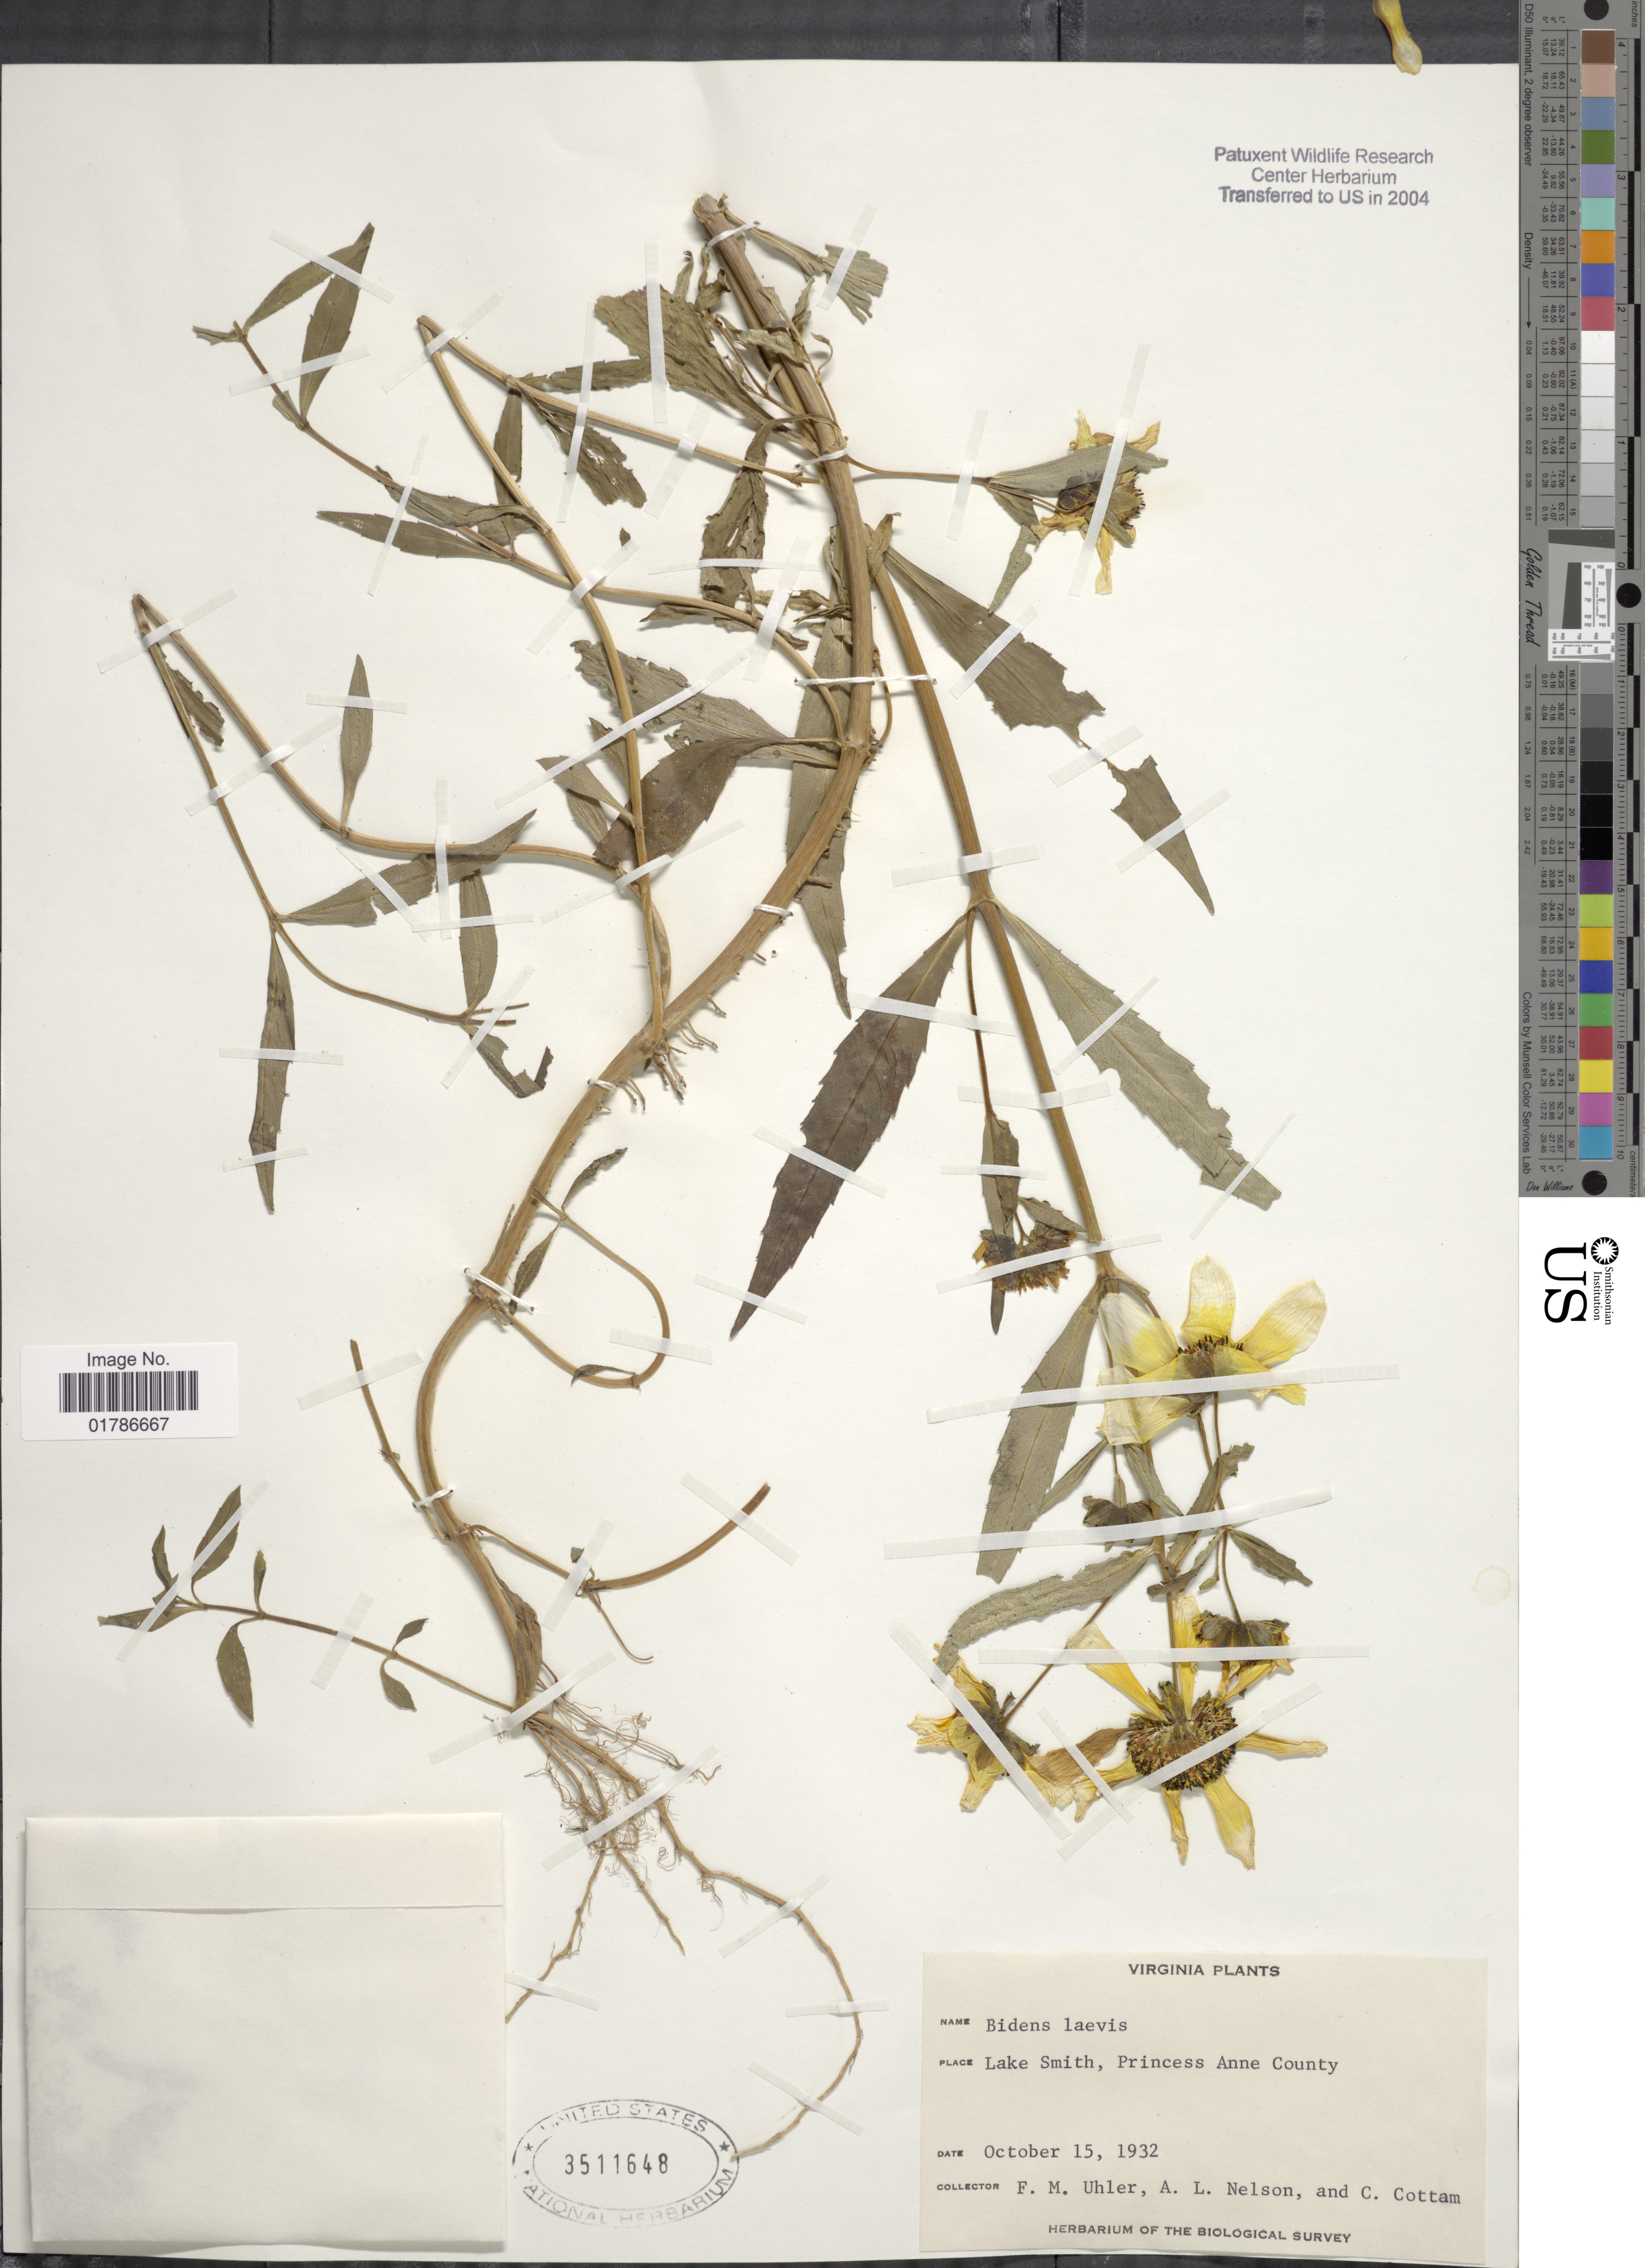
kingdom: Plantae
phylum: Tracheophyta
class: Magnoliopsida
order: Asterales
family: Asteraceae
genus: Bidens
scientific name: Bidens laevis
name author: (L.) Britton, Stearns & Poggenb.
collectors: F. M. Uhler, A. L. Nelson & C. Cottam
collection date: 1932-10-15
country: United States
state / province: Virginia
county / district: City of Virginia Beach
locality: Lake Smith, Princess Anne County (= historic county name)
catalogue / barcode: US 3511648